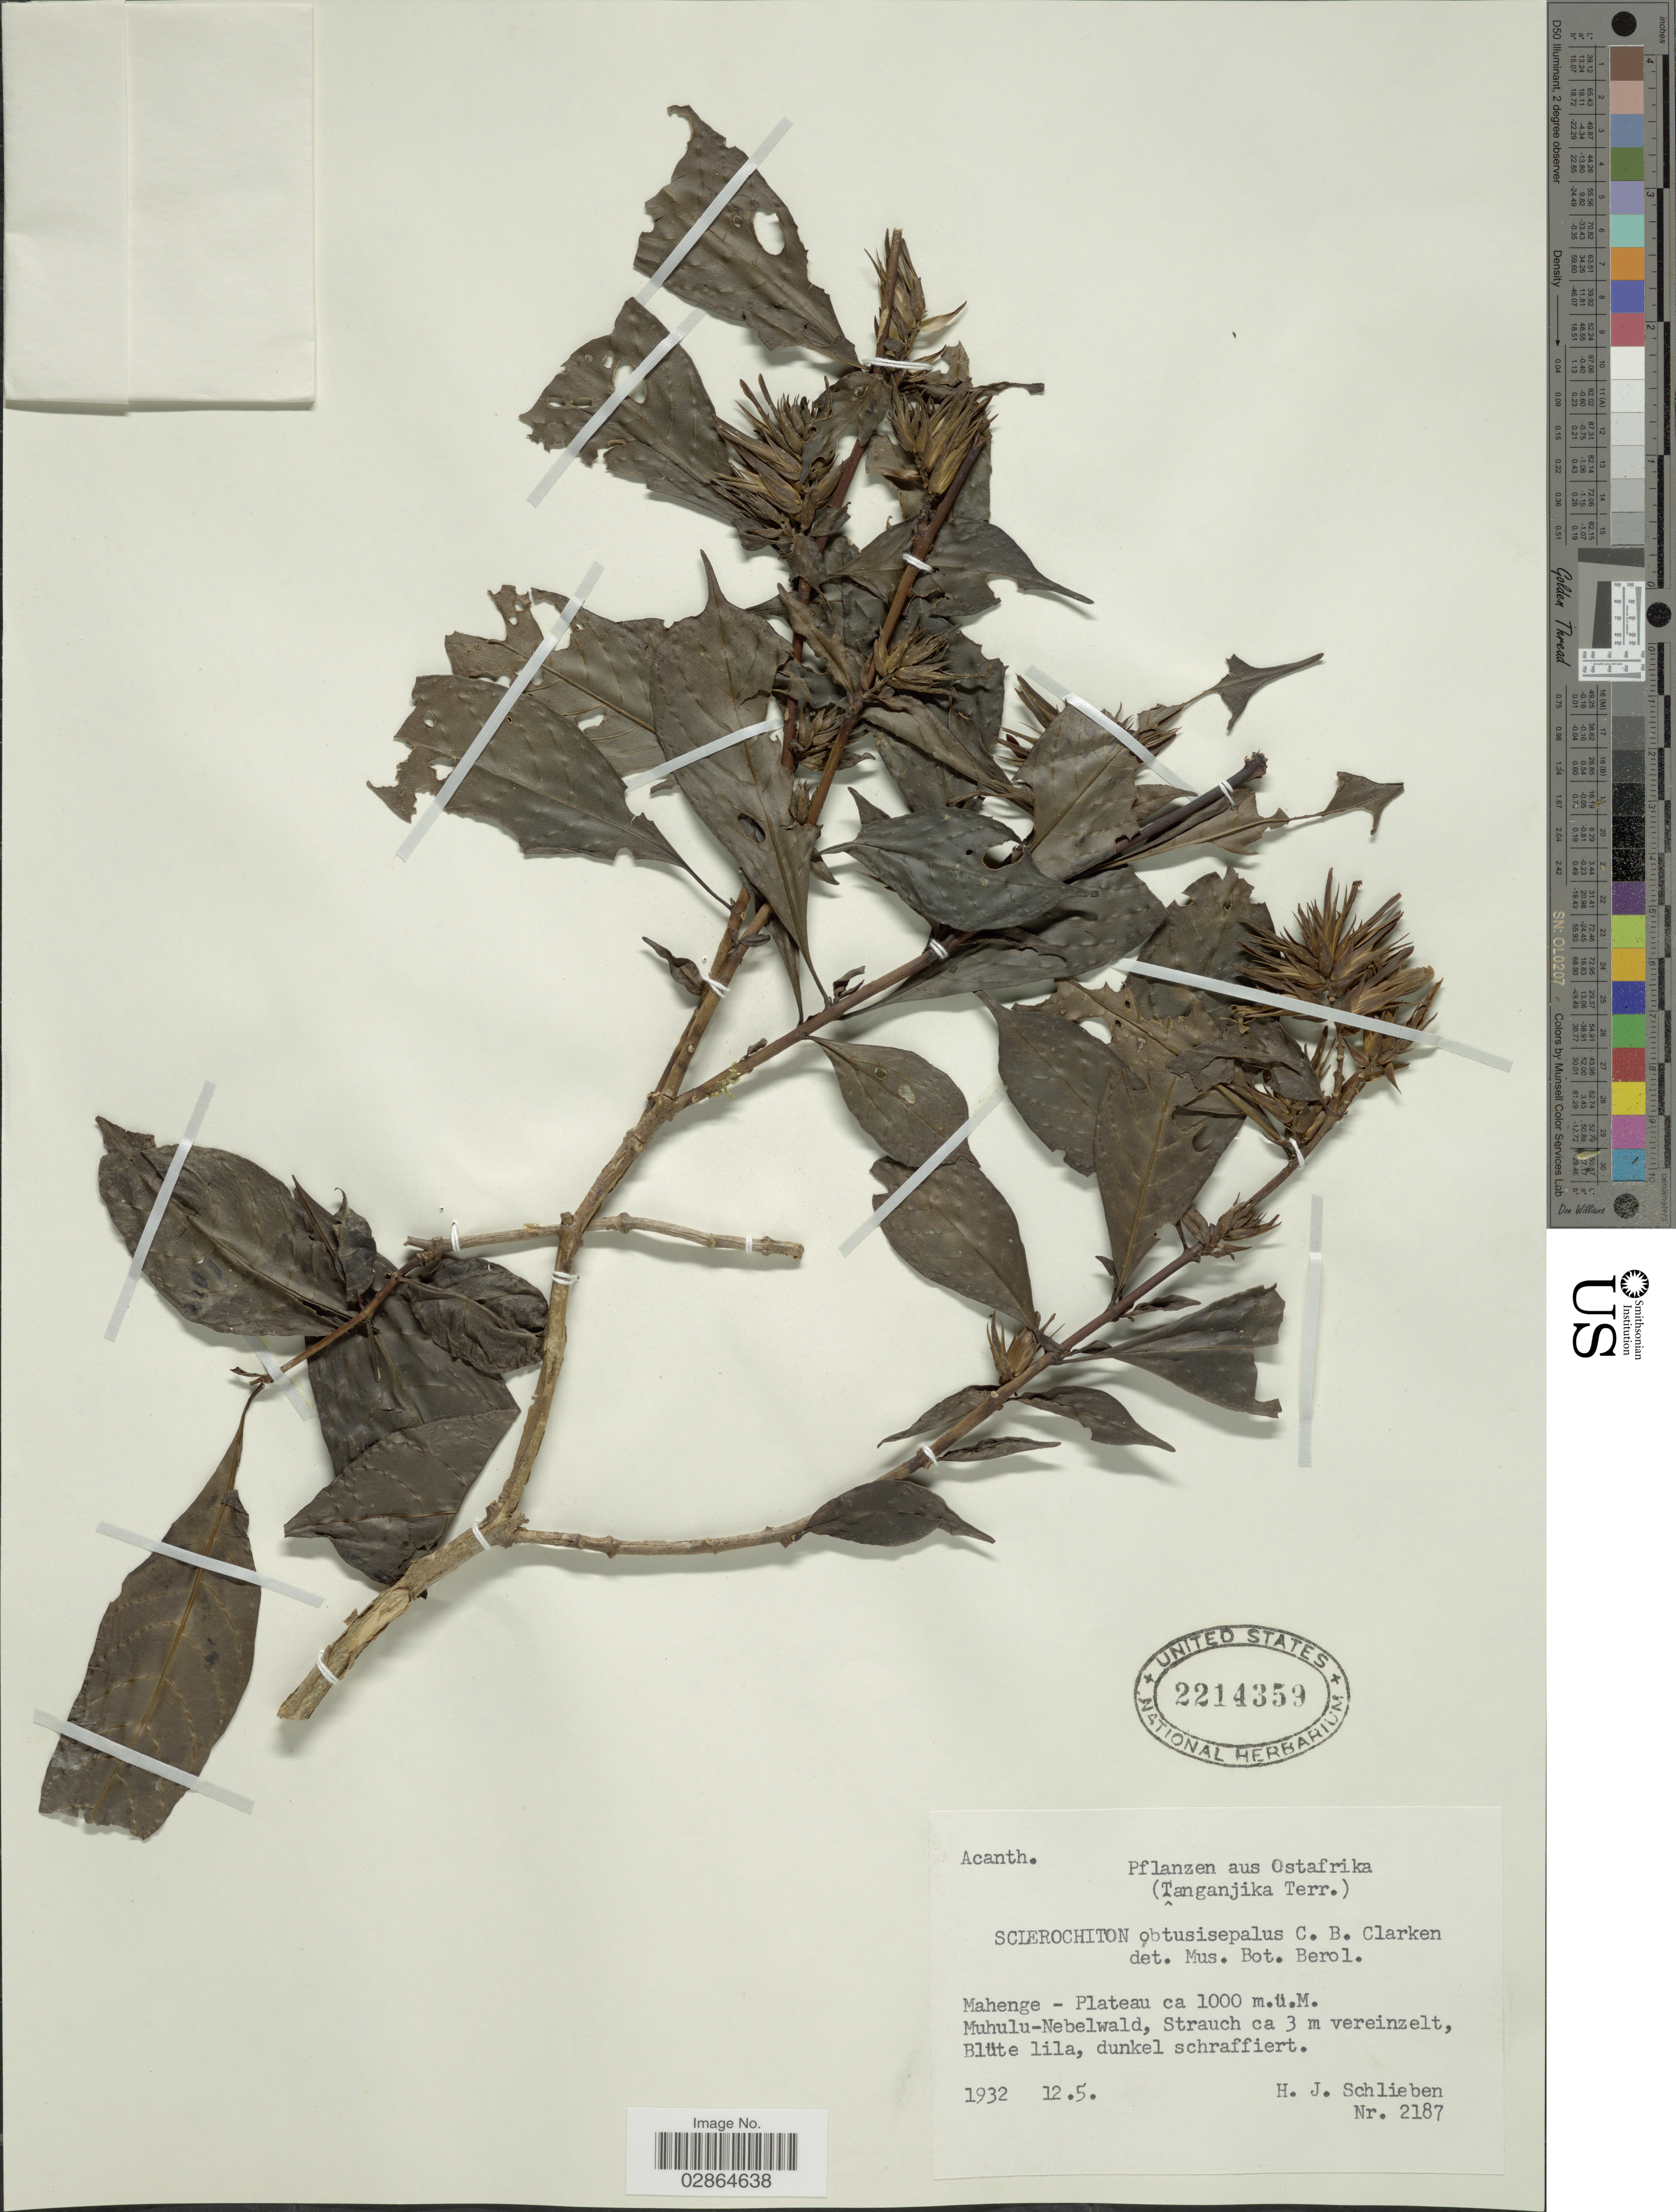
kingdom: Plantae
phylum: Tracheophyta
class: Magnoliopsida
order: Lamiales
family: Acanthaceae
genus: Sclerochiton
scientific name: Sclerochiton obtusisepalus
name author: C.B. Clarke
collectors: H. J. Schlieben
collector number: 2187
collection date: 1932-05-12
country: Tanzania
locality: Ostafrika (Tanganjika Terr.), Mahenge-Plateau, Muhulu-Nebelwald.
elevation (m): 1000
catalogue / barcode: US 2214359